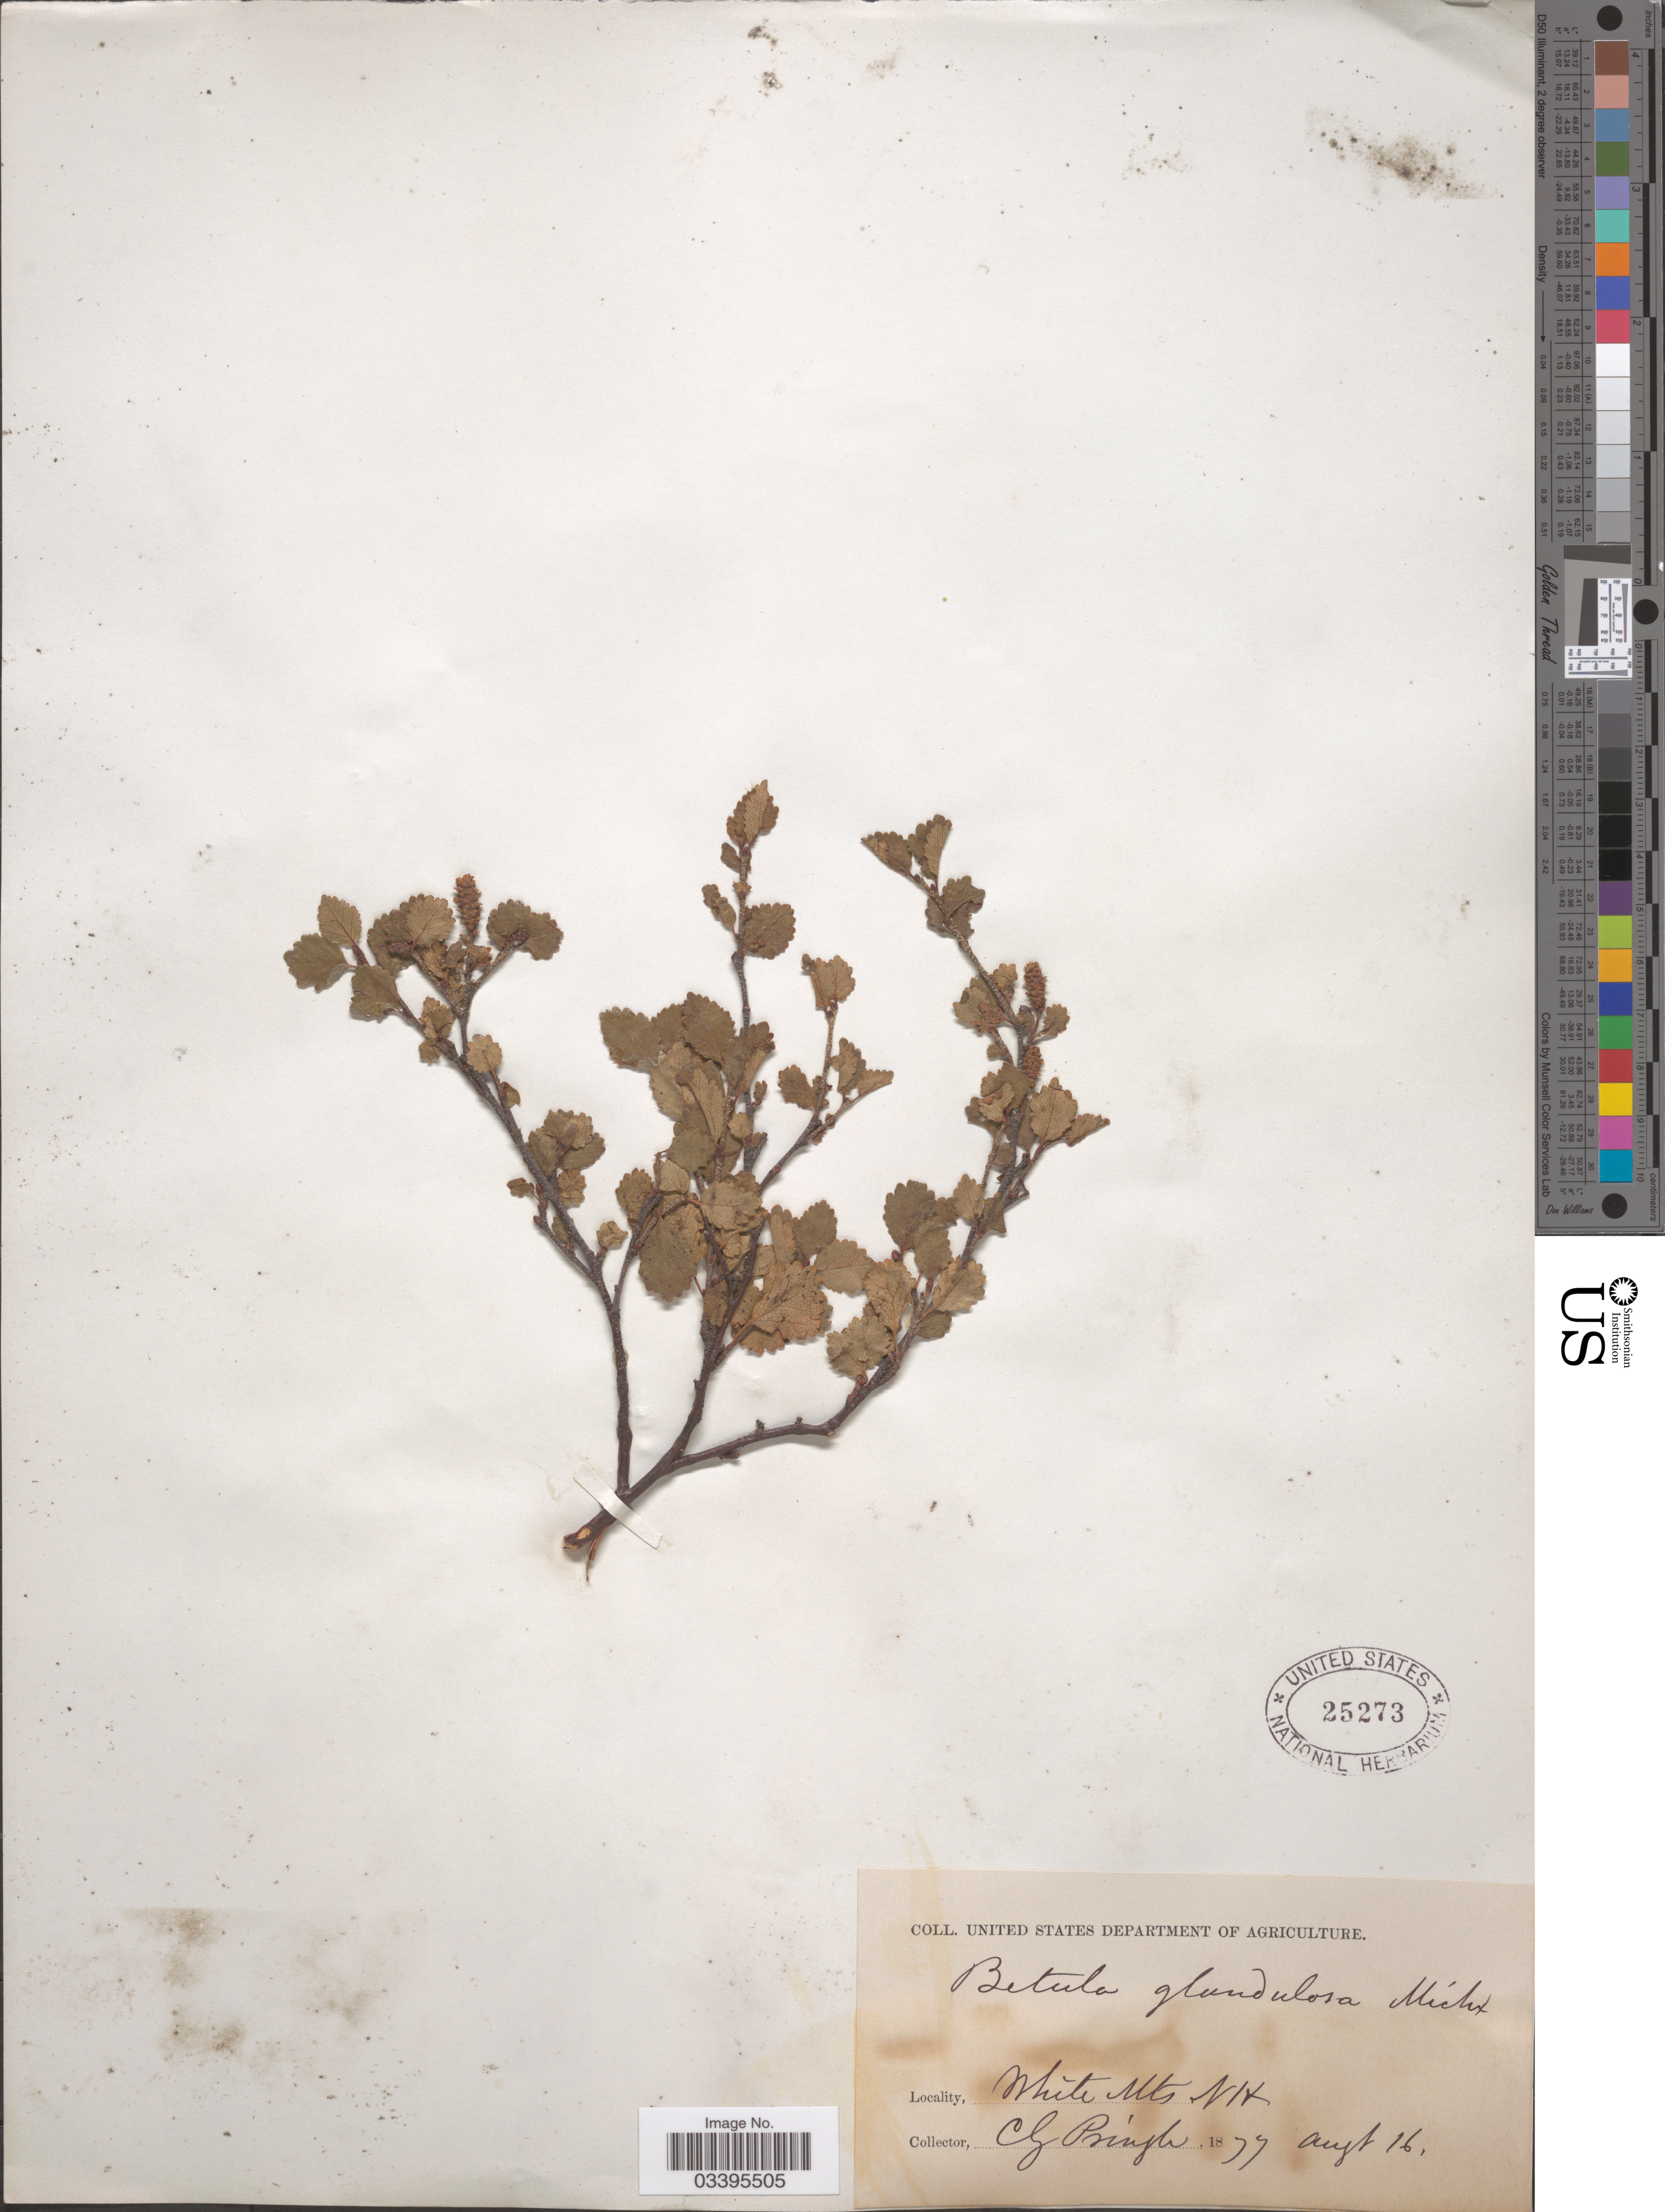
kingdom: Plantae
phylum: Tracheophyta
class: Magnoliopsida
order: Fagales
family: Betulaceae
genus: Betula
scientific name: Betula glandulosa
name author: Michx.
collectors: C. G. Pringle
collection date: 1879-08-16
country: United States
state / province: New Hampshire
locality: White Mts.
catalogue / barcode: US 25273